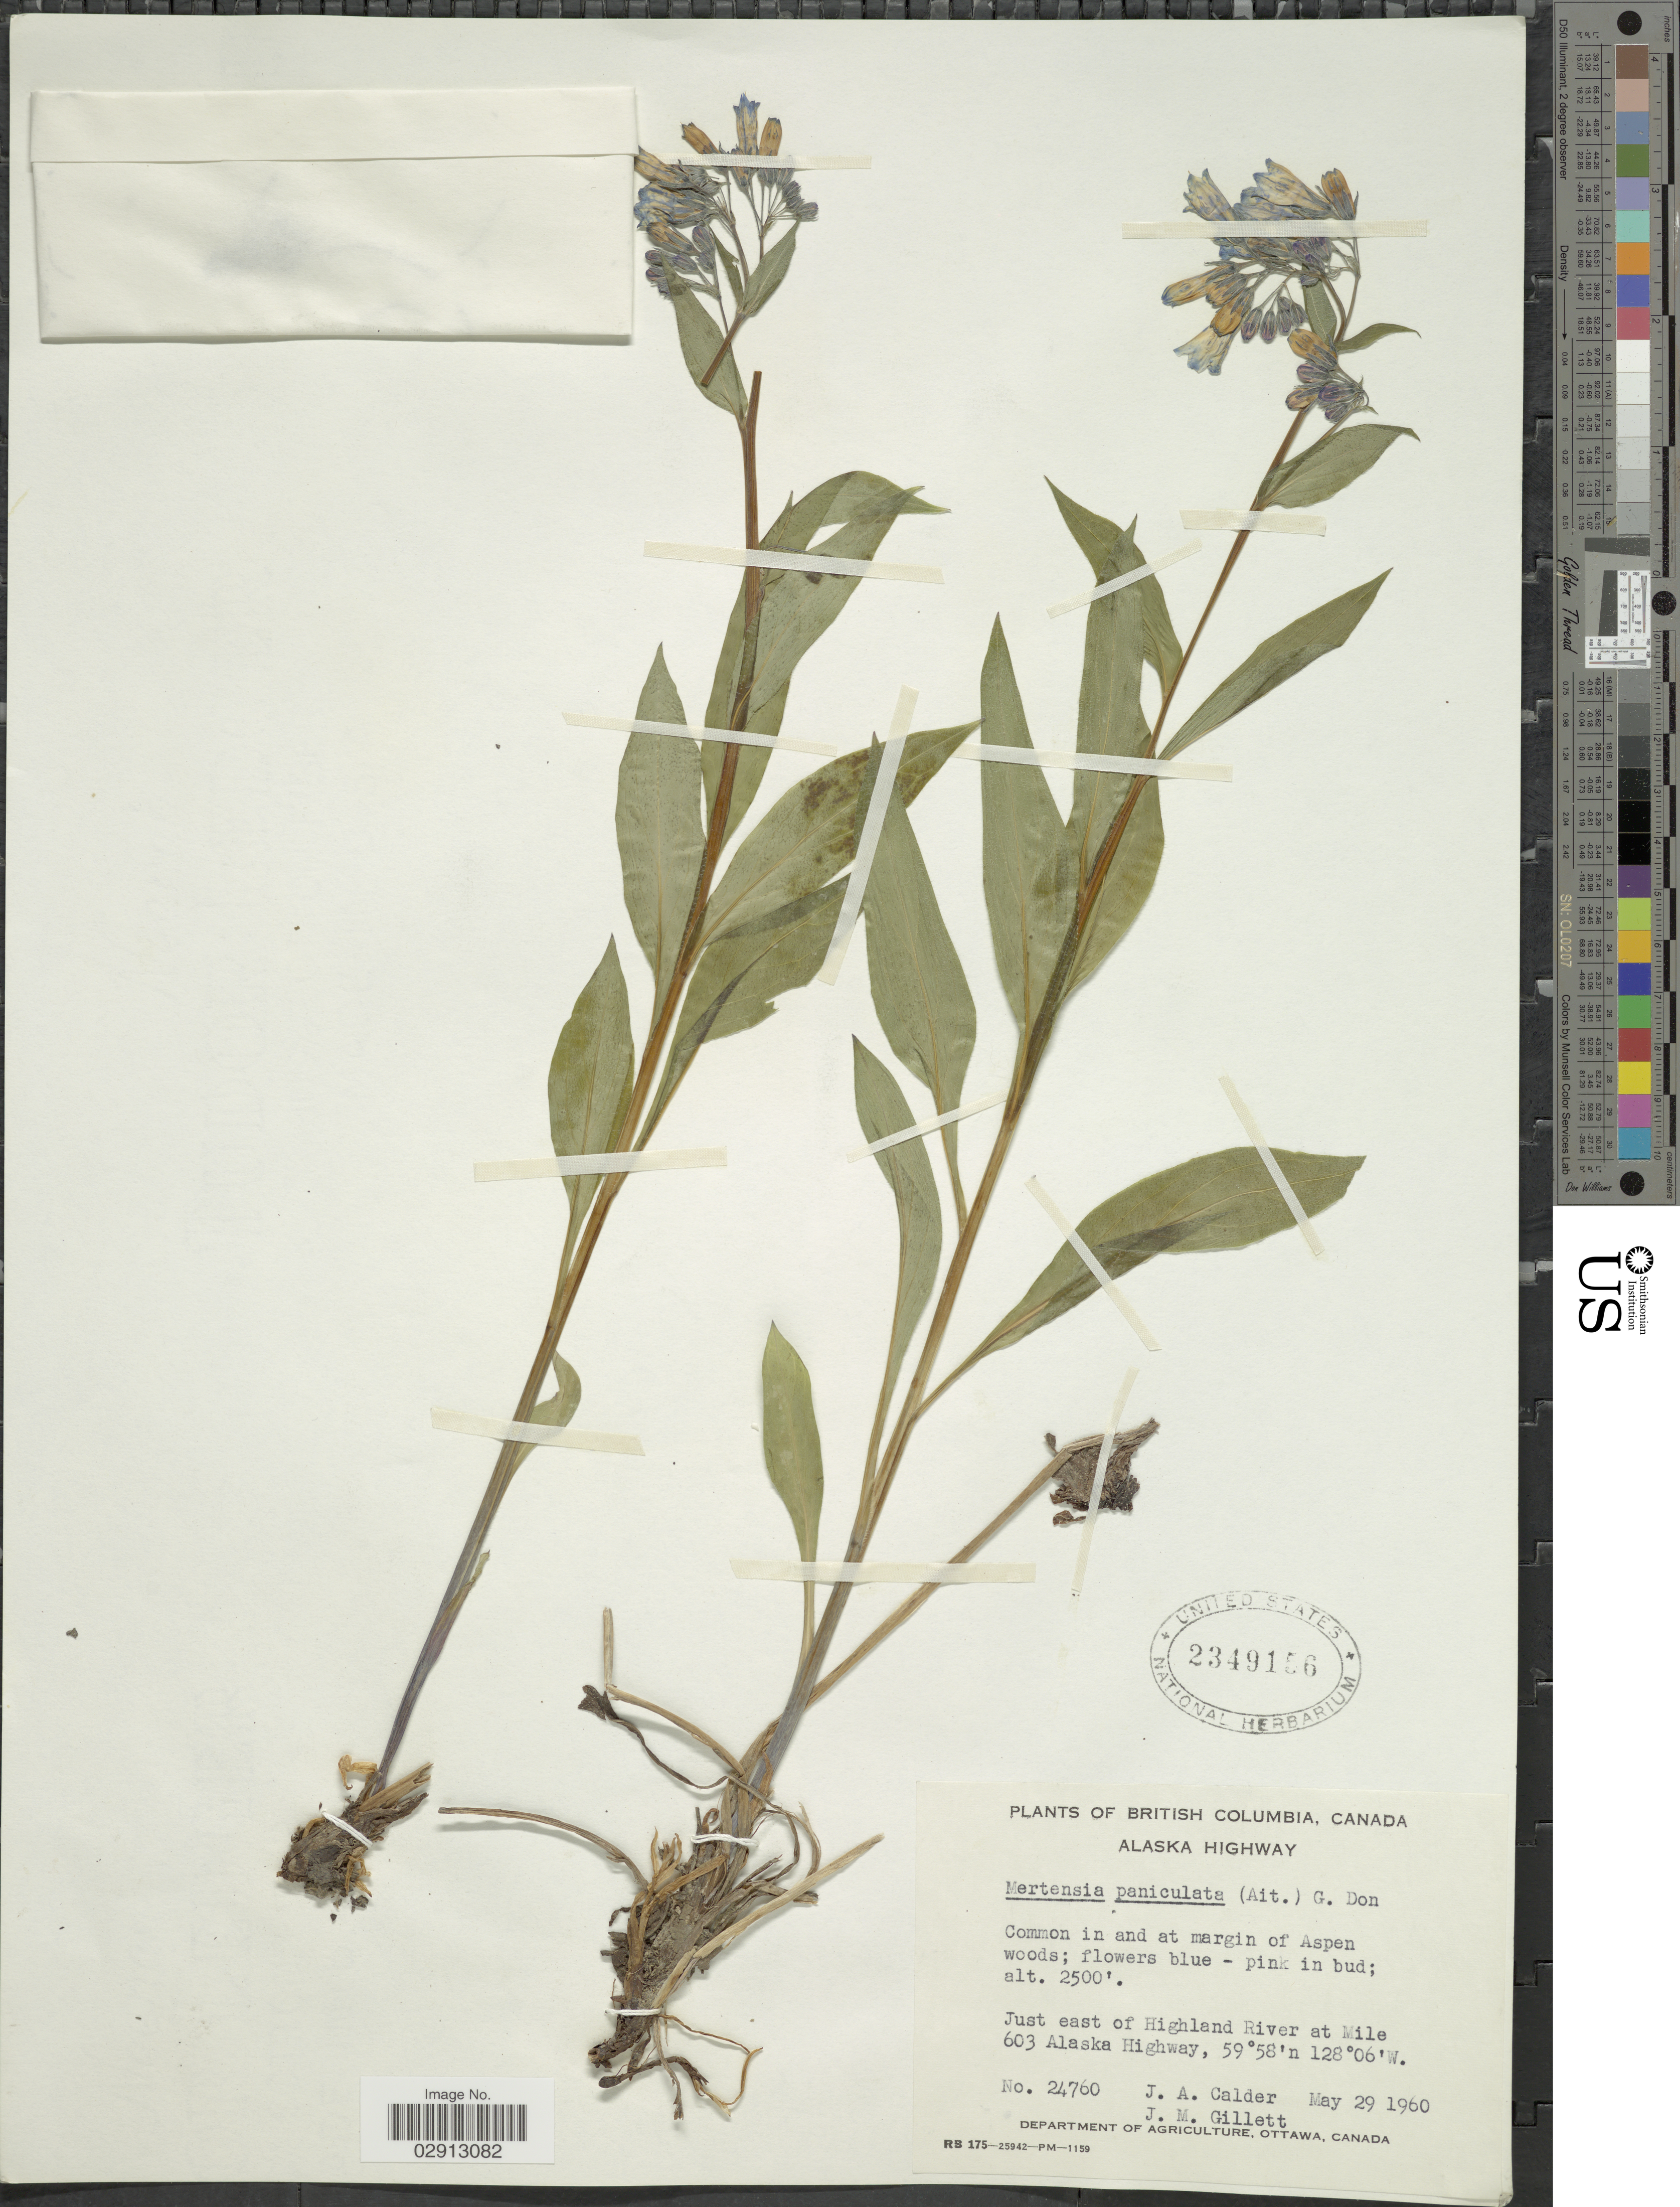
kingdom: Plantae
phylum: Tracheophyta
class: Magnoliopsida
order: Boraginales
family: Boraginaceae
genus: Mertensia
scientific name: Mertensia paniculata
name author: (Aiton) G. Don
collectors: J. A. Calder & J. M. Gillett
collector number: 24760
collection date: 1960-05-29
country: Canada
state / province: British Columbia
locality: Alaska Highway. Just east of Highland River at Mile 603 Alaska Highway.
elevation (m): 762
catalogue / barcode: US 2349156